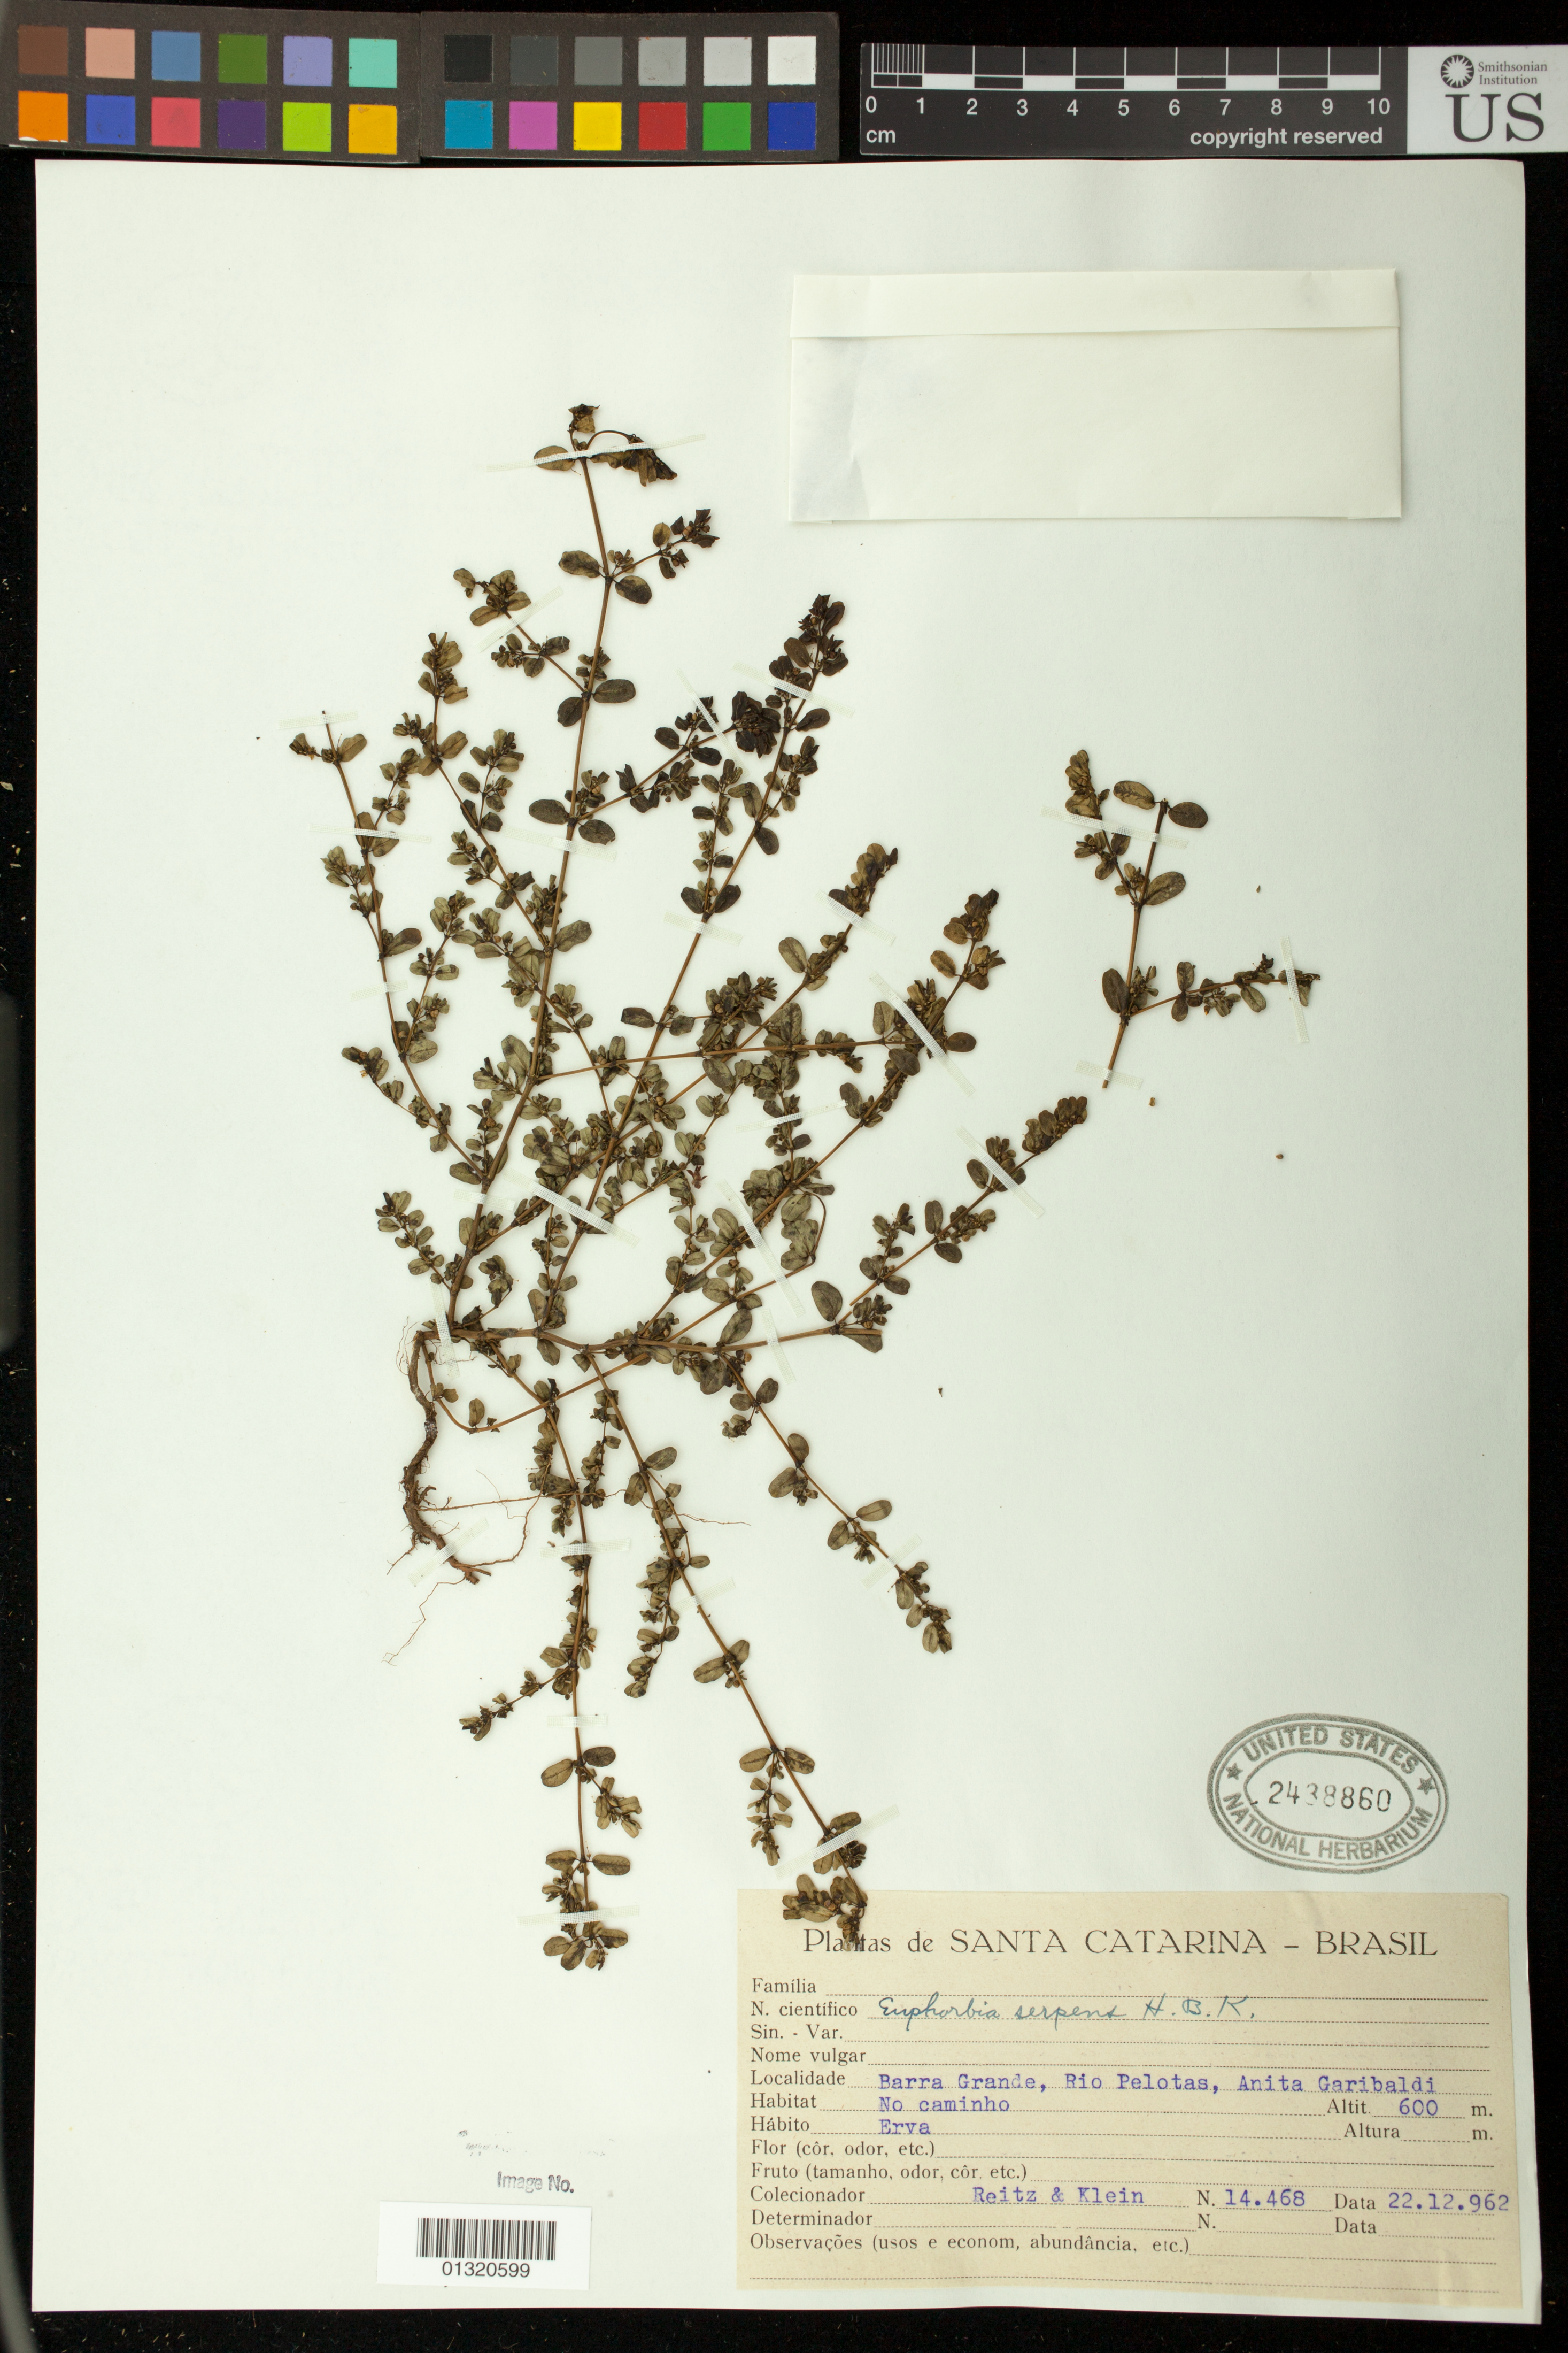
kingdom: Plantae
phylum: Tracheophyta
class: Magnoliopsida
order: Malpighiales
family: Euphorbiaceae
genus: Euphorbia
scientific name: Euphorbia serpens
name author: Kunth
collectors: R. Reitz & R. M. Klein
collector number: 14468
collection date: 1962-12-22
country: Brazil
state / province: Santa Catarina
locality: Barra Grande, Rio Pelotas, Anita Garibaldi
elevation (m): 600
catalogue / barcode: US 2438860